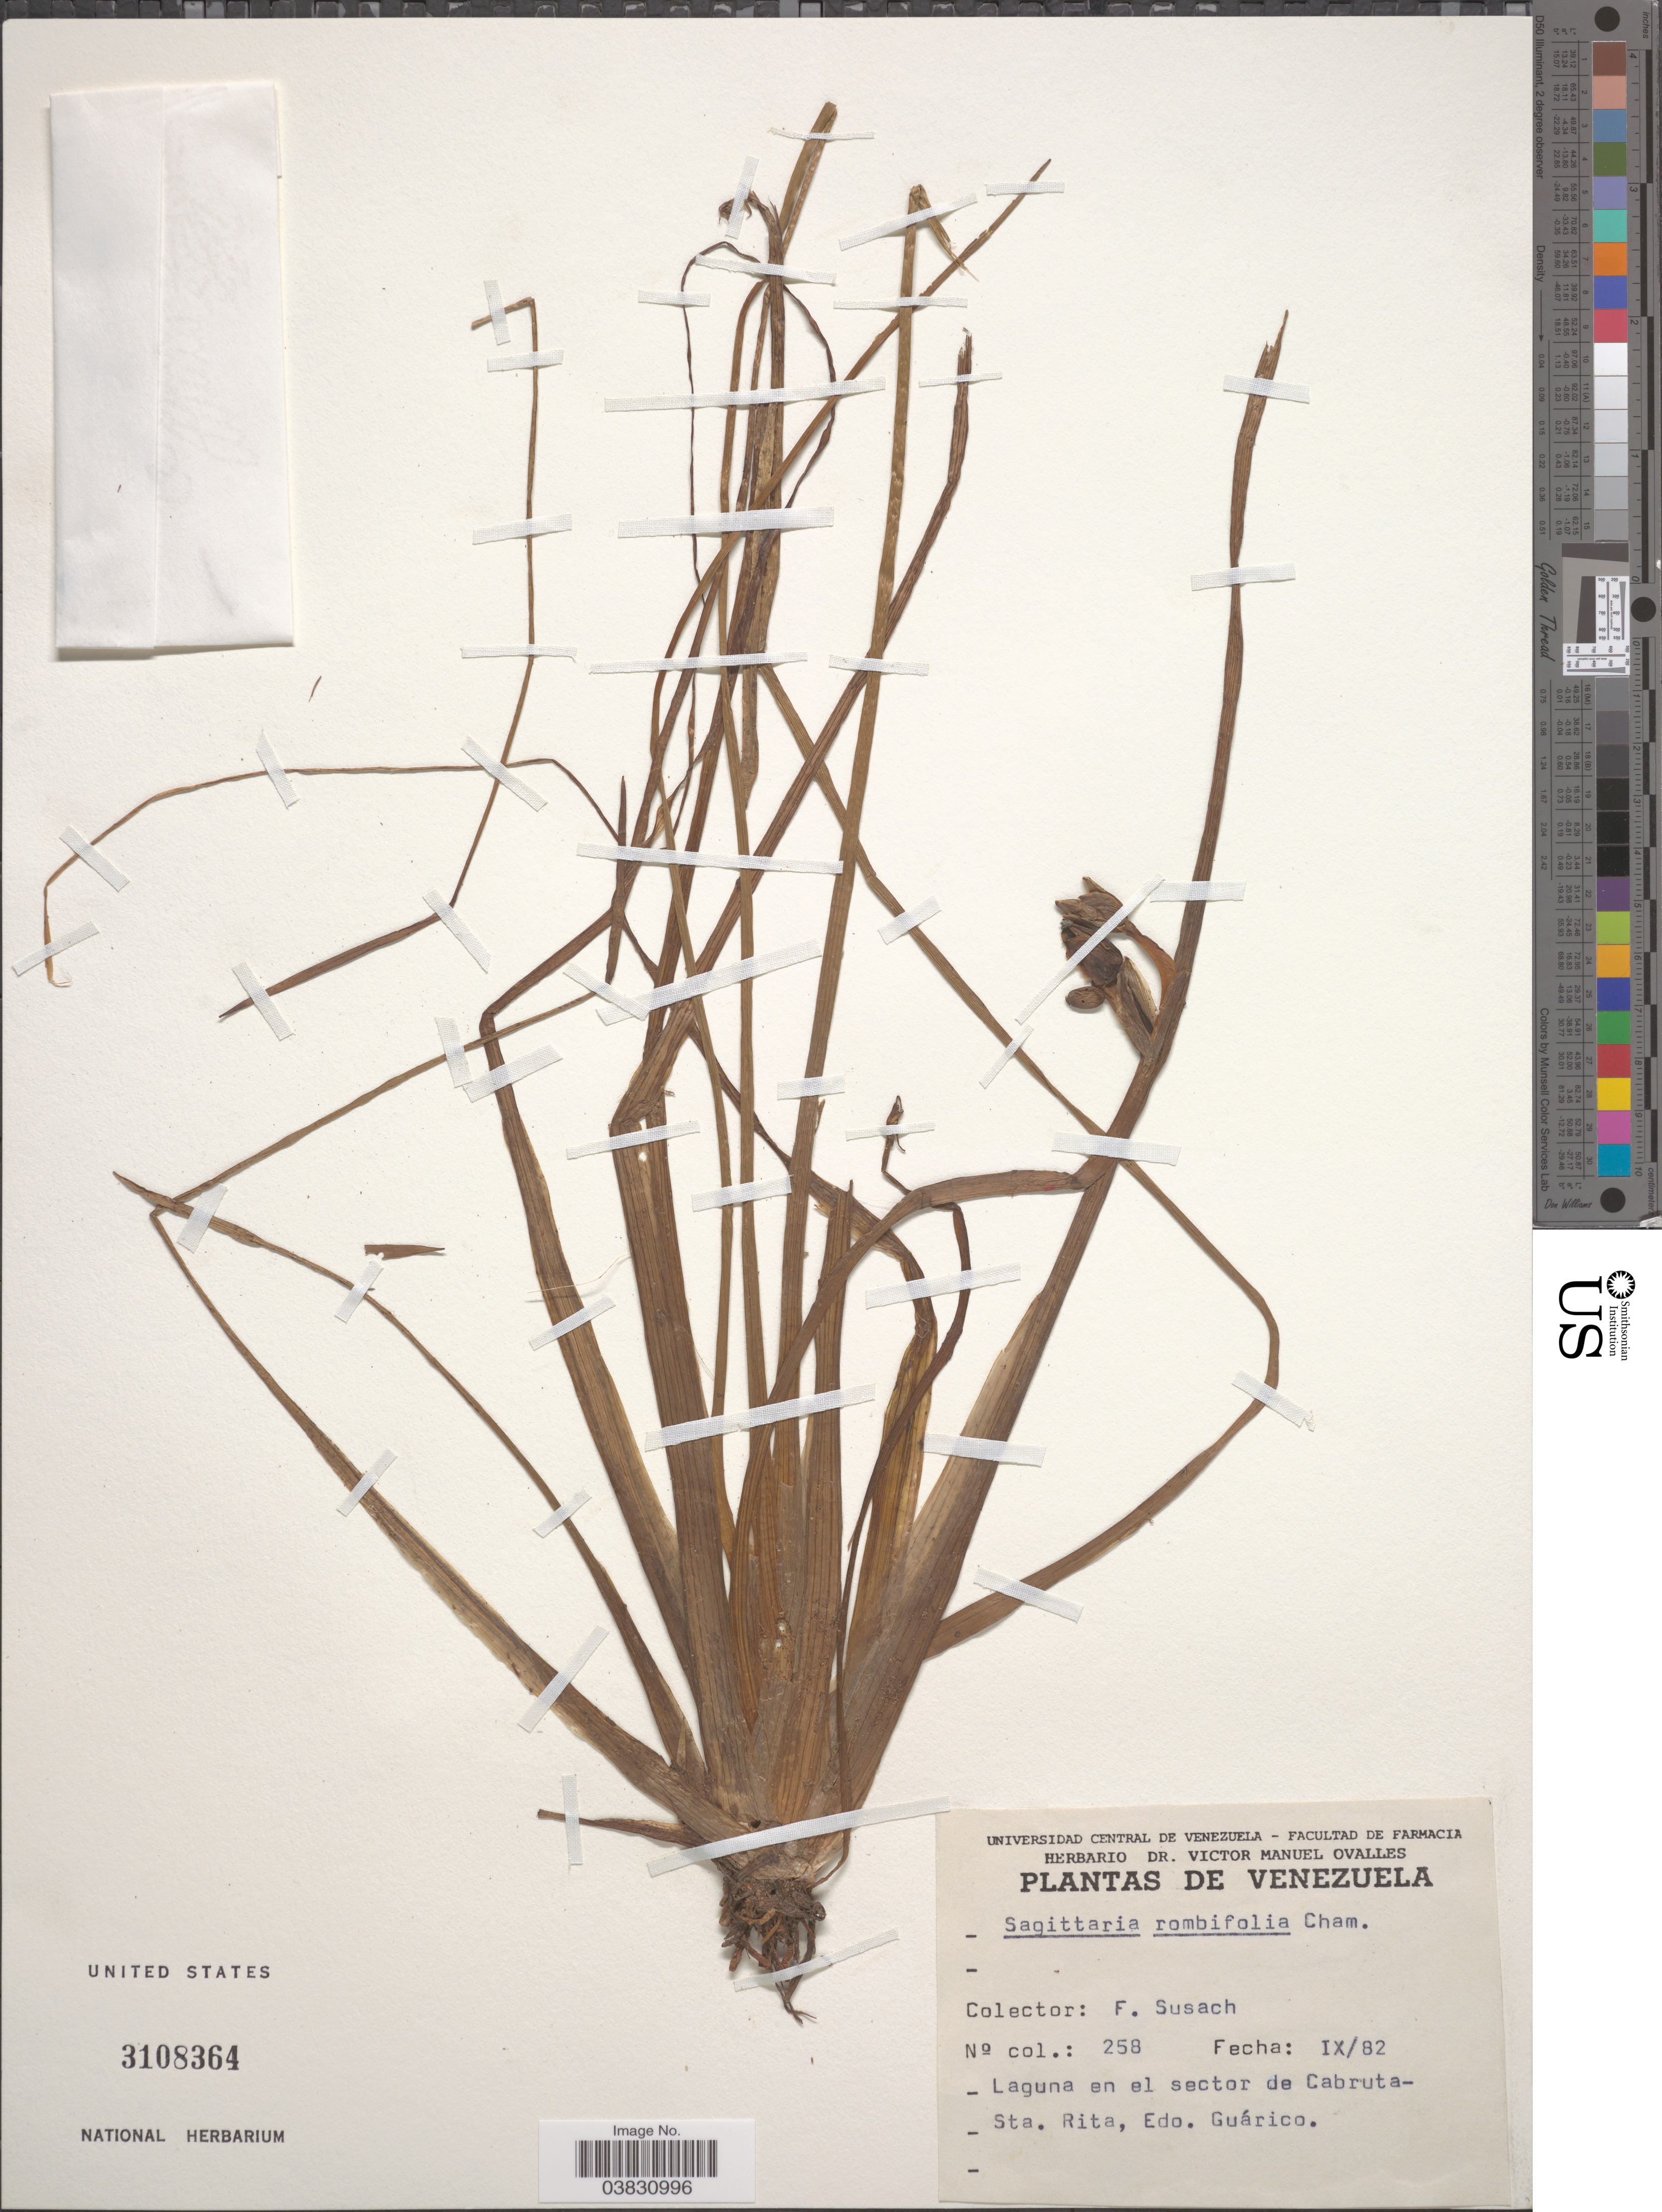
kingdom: Plantae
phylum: Tracheophyta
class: Liliopsida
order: Alismatales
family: Alismataceae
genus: Sagittaria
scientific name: Sagittaria rhombifolia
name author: Cham.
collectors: F. Susach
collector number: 258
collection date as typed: Transcribed d/m/y: /9/82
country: Venezuela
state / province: Guarico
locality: Laguna en el sector de Cabruta- Sta. Rita.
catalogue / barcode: US 3108364